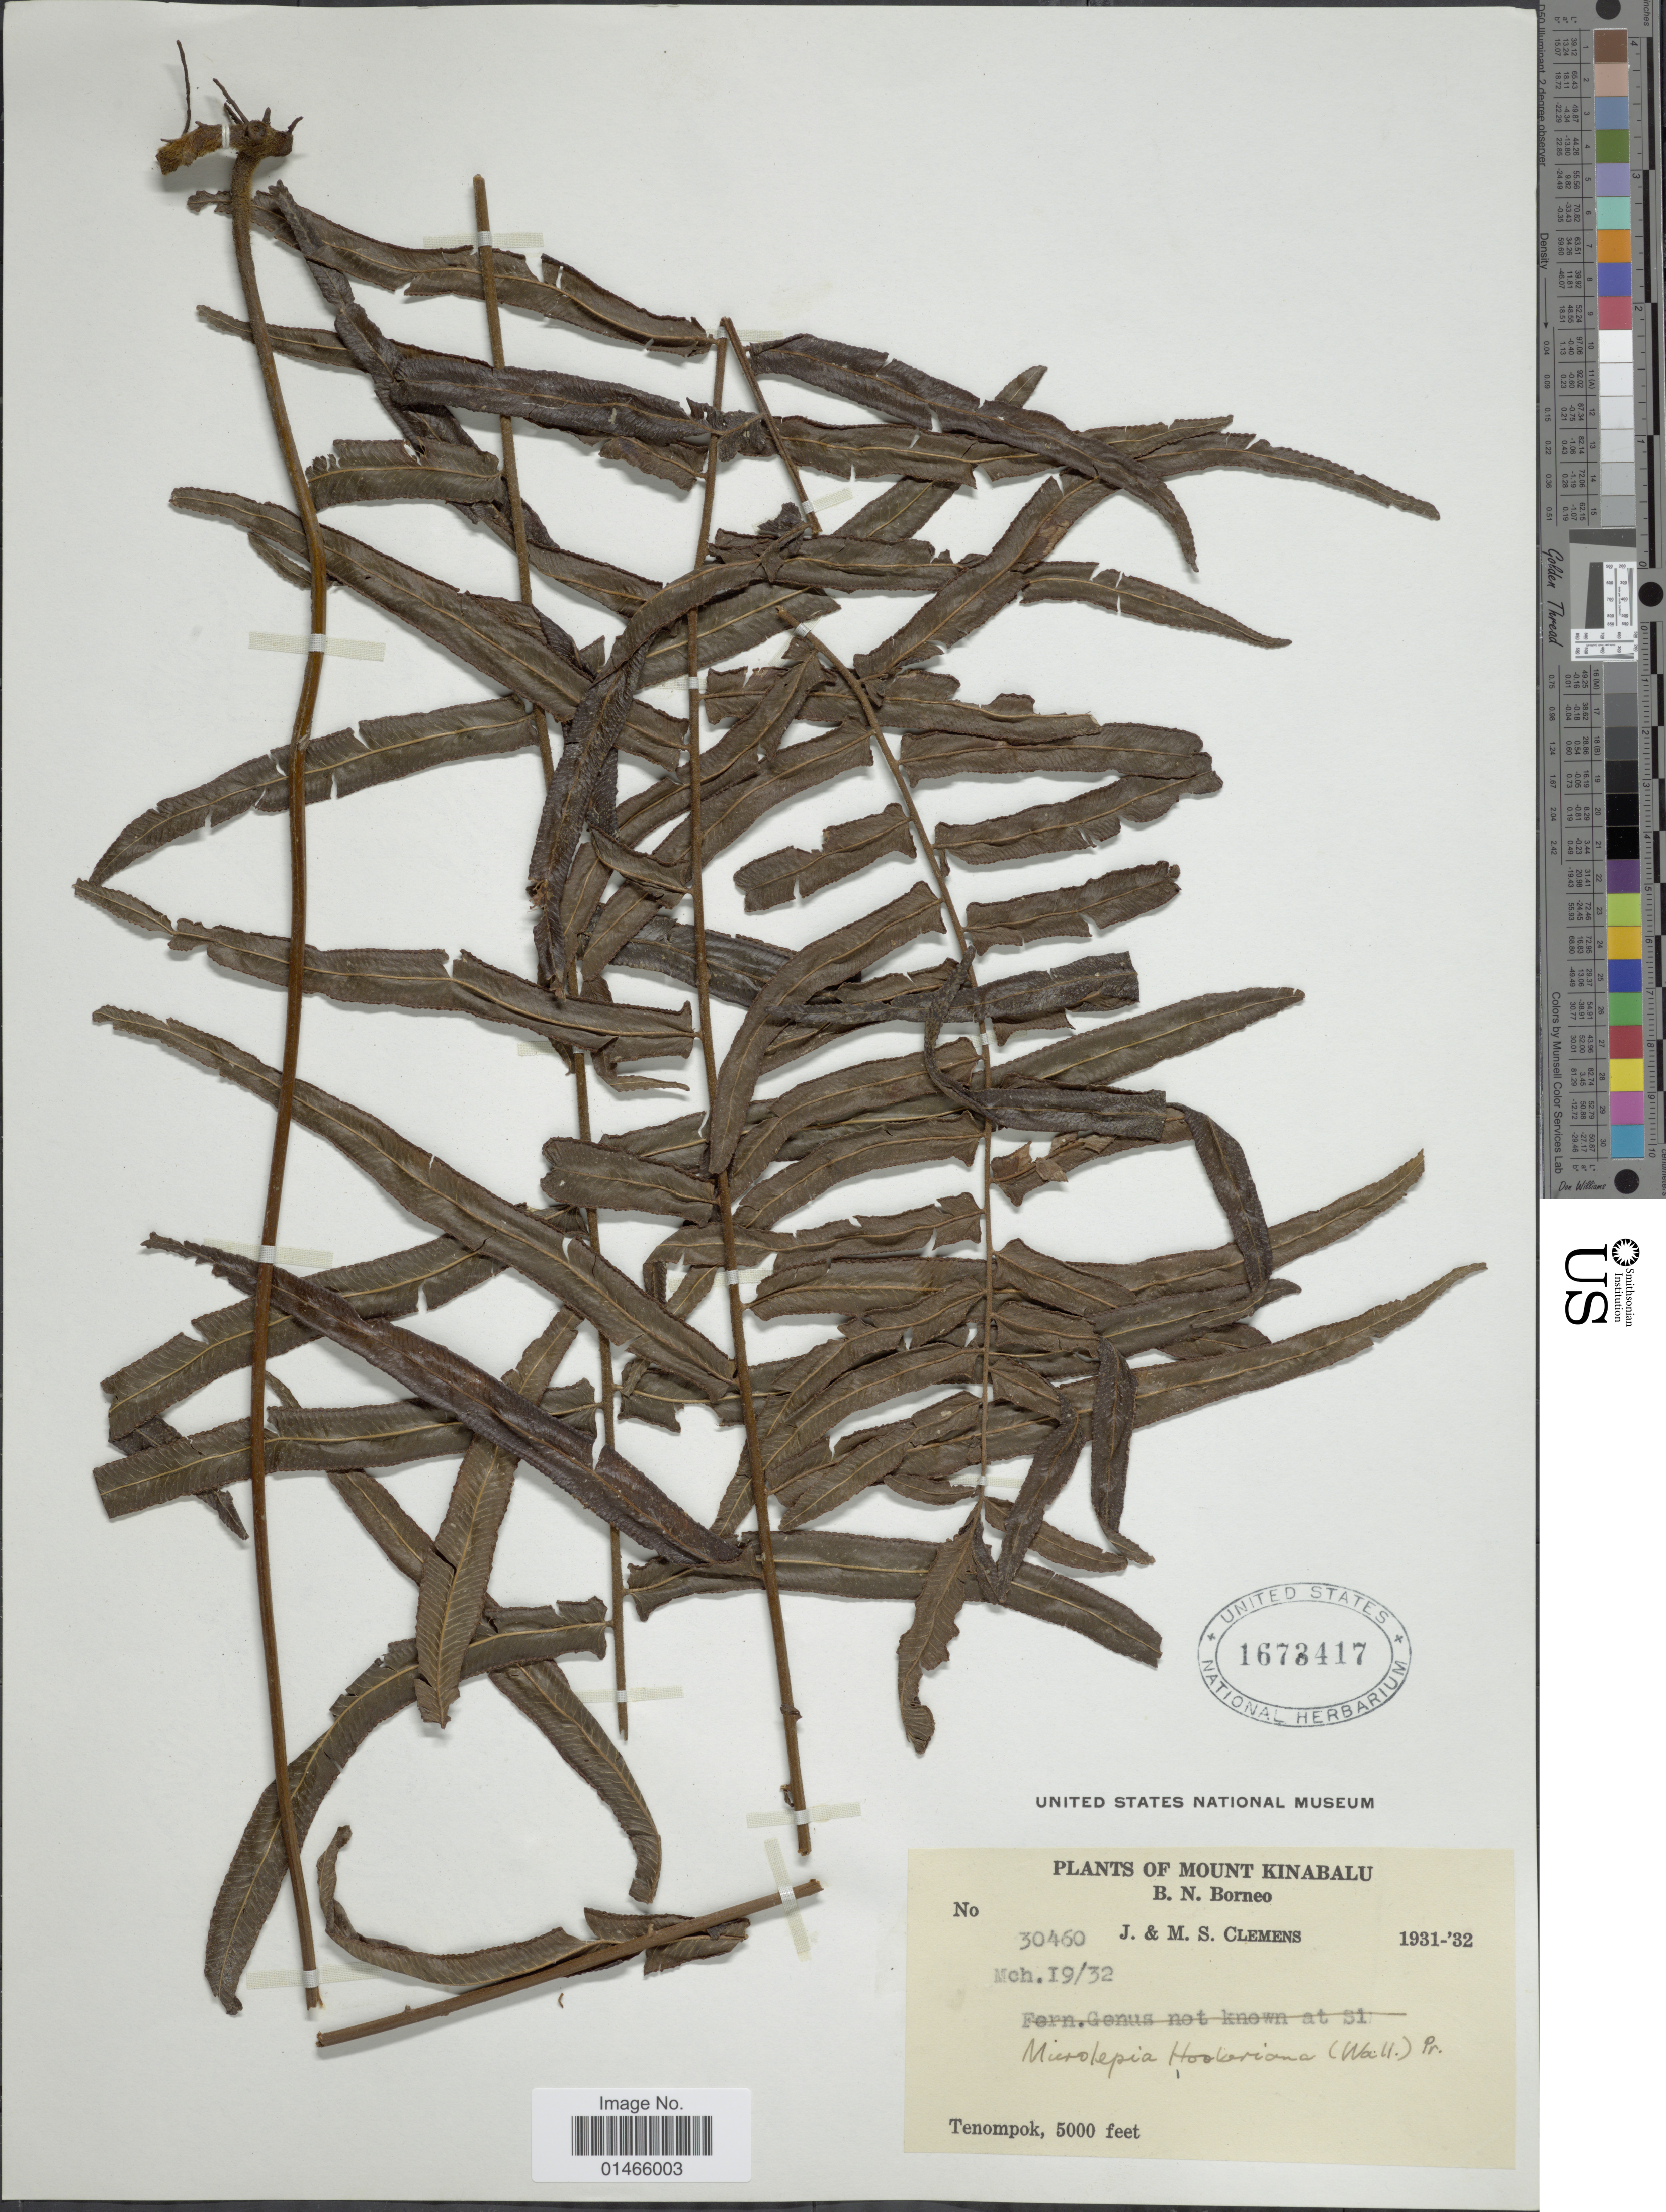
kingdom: Plantae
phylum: Tracheophyta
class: Polypodiopsida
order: Polypodiales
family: Dennstaedtiaceae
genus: Microlepia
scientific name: Microlepia hookeriana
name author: (Wall. ex Hook.) C. Presl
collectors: J. Clemens & M. S. Clemens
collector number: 30460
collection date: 1931/1932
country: Malaysia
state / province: Sabah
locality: Mount Kinabalu, B.N. Borneo, Tenompok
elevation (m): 1524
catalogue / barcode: US 1673417